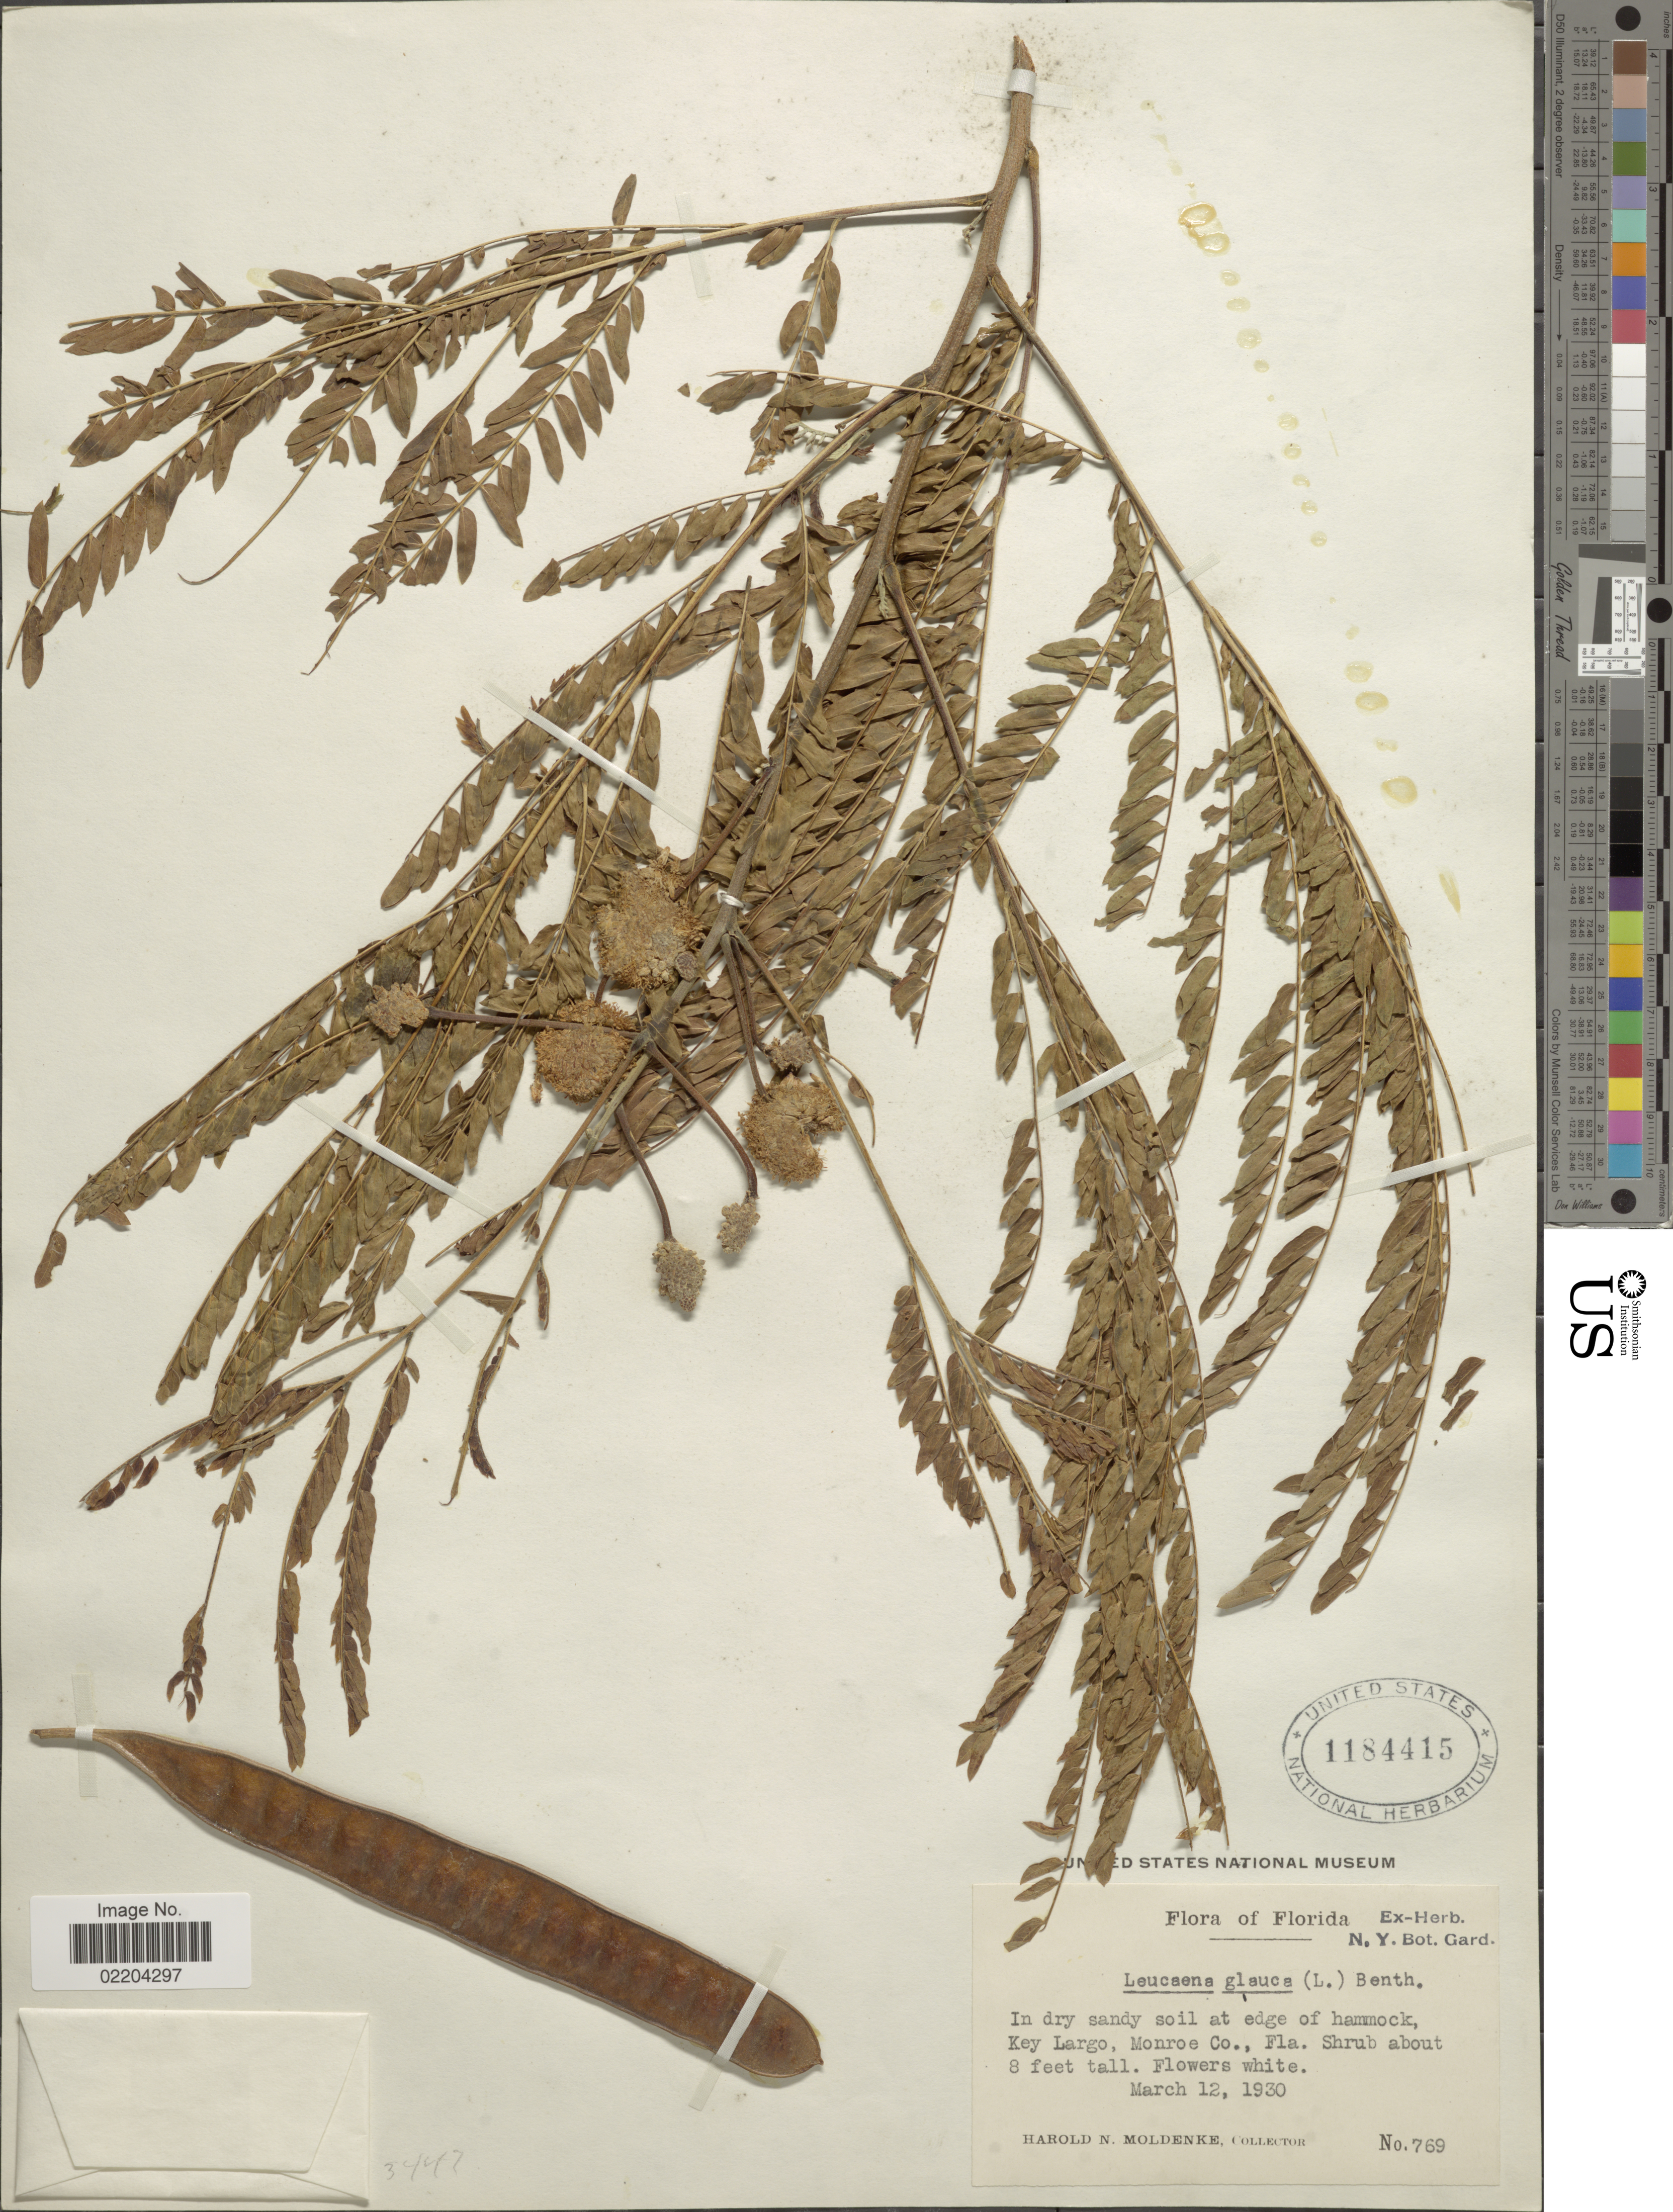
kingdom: Plantae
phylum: Tracheophyta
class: Magnoliopsida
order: Fabales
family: Fabaceae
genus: Leucaena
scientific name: Leucaena glauca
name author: (L.) Benth.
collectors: H. N. Moldenke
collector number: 769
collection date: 1930-03-12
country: United States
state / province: Florida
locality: Florida. Key Largo, Monroe Co. Fla.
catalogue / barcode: US 1184415